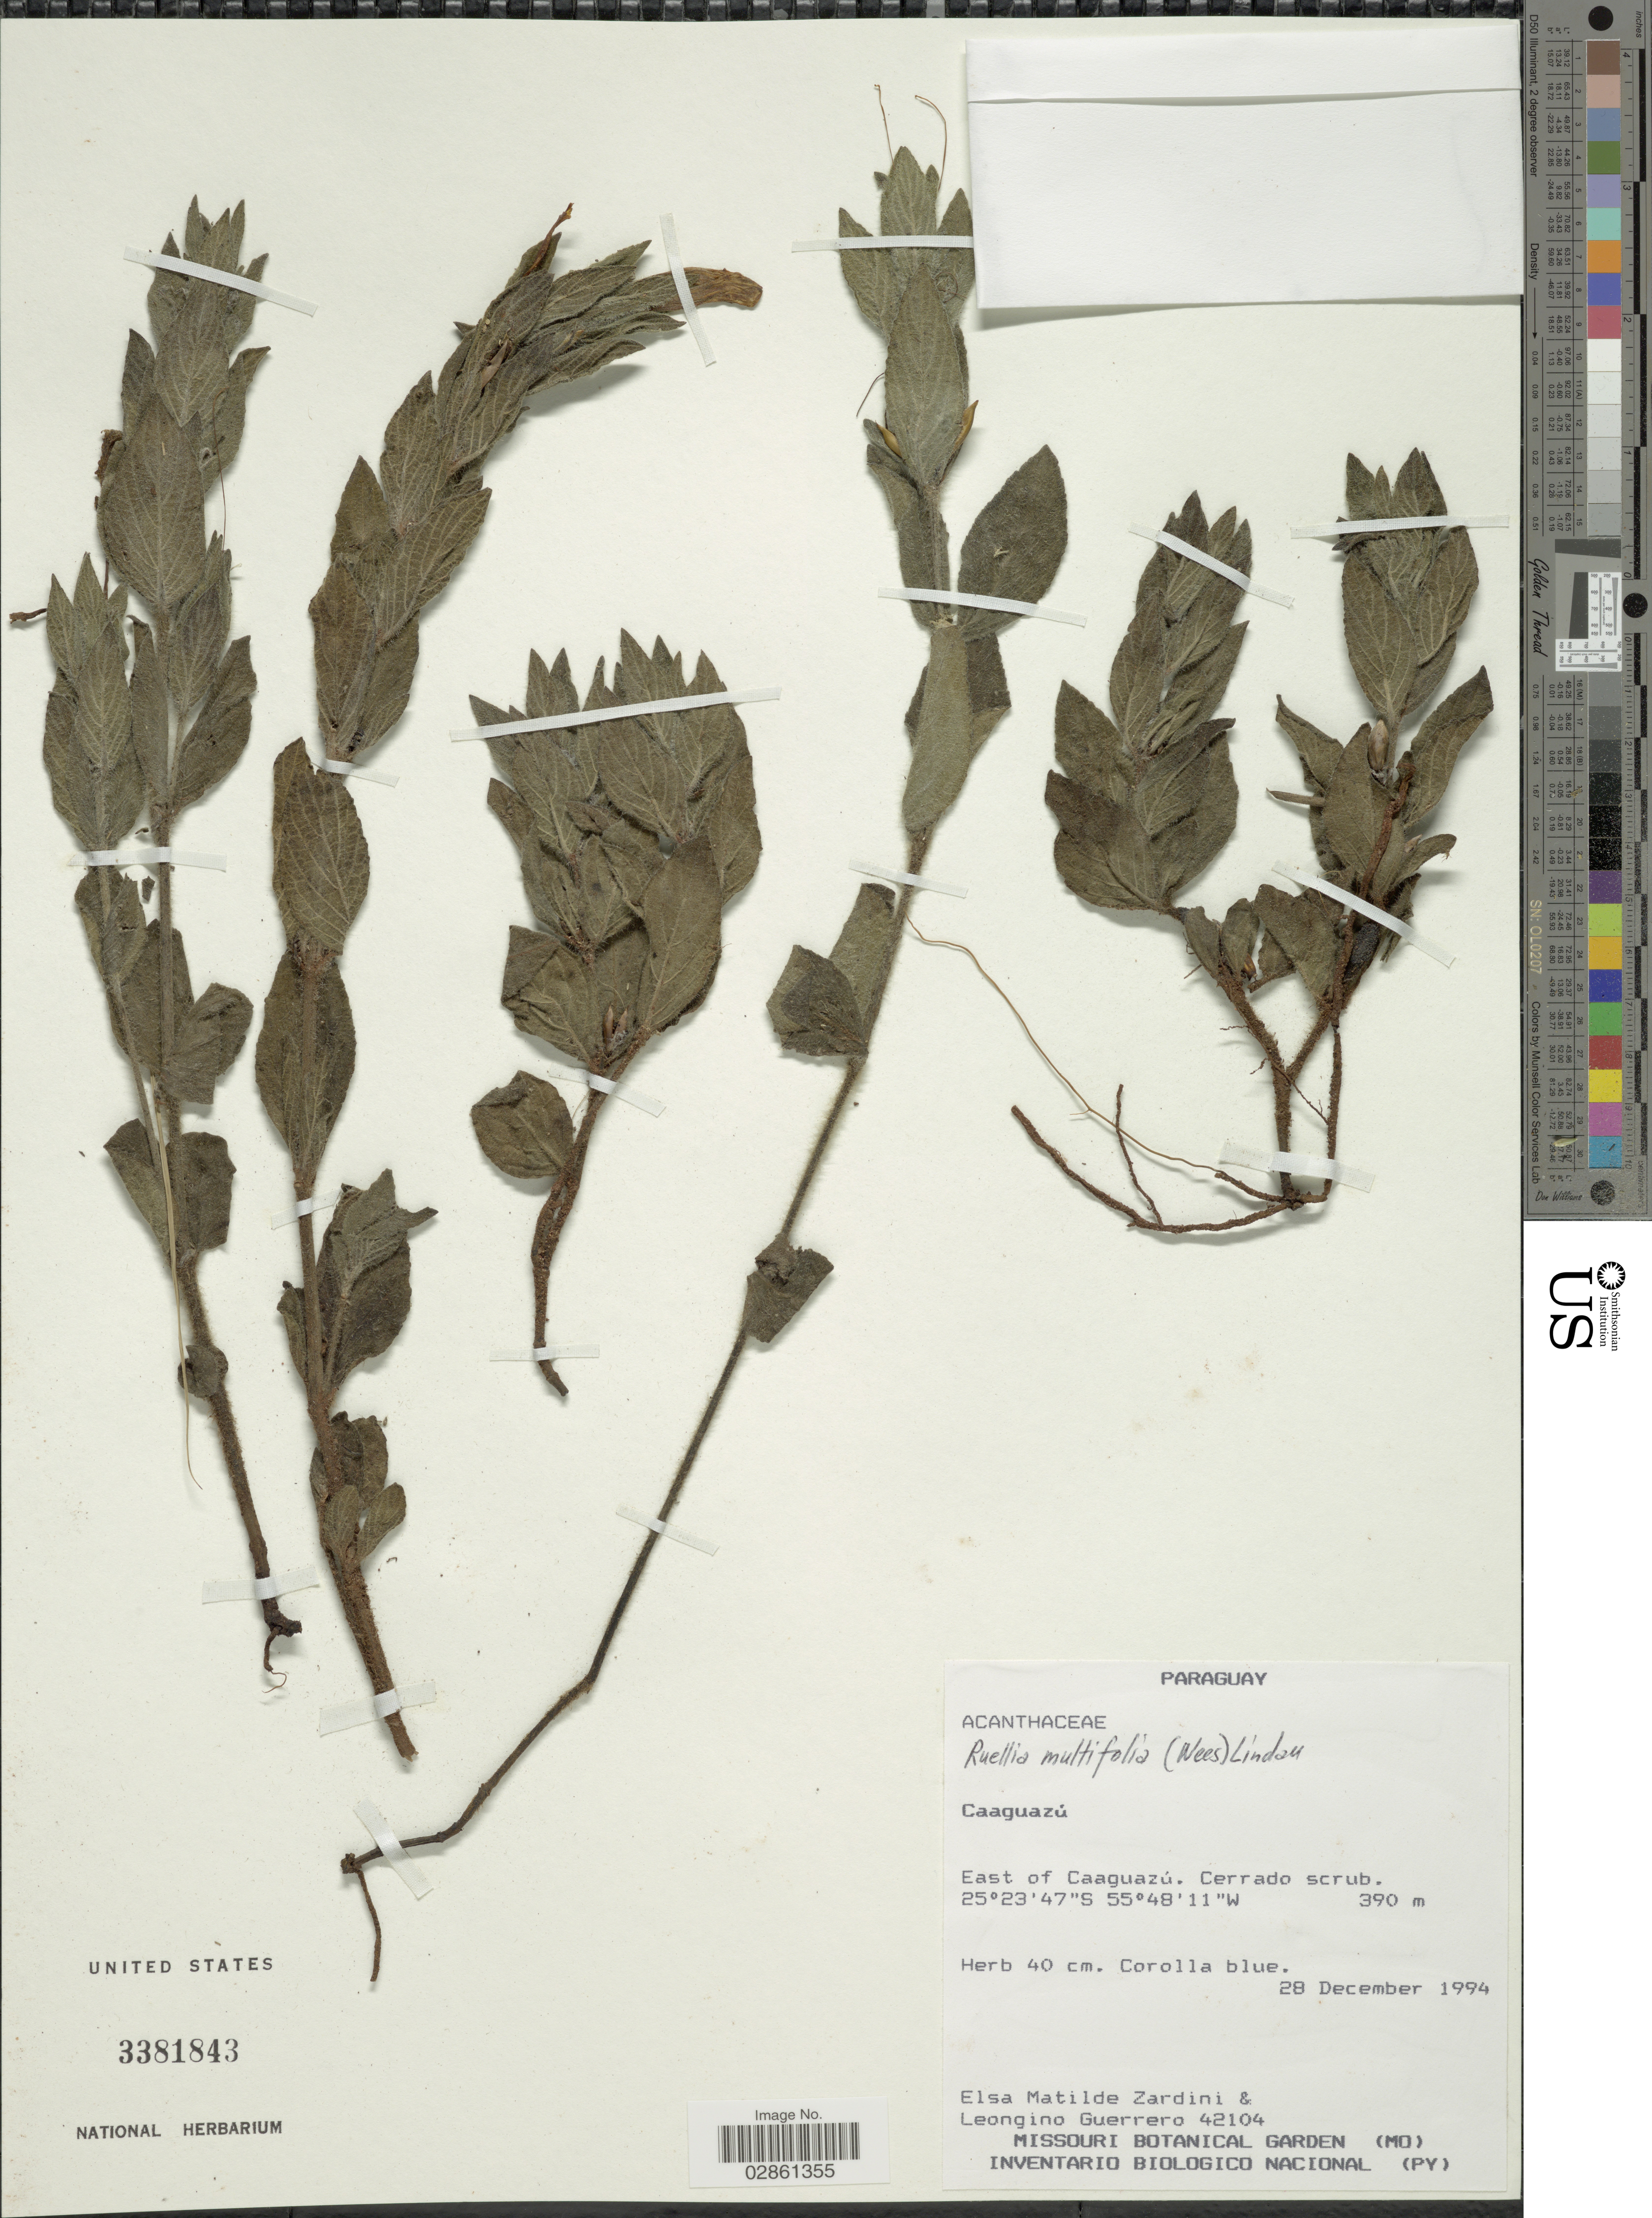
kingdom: Plantae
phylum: Tracheophyta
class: Magnoliopsida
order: Lamiales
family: Acanthaceae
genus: Ruellia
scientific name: Ruellia multifolia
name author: (Nees) Lindau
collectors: E. M. Zardini & L. Guerrero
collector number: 42104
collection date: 1994-12-28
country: Paraguay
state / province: Caaguazu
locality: East of Caaguazú.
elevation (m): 390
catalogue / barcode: US 3381843